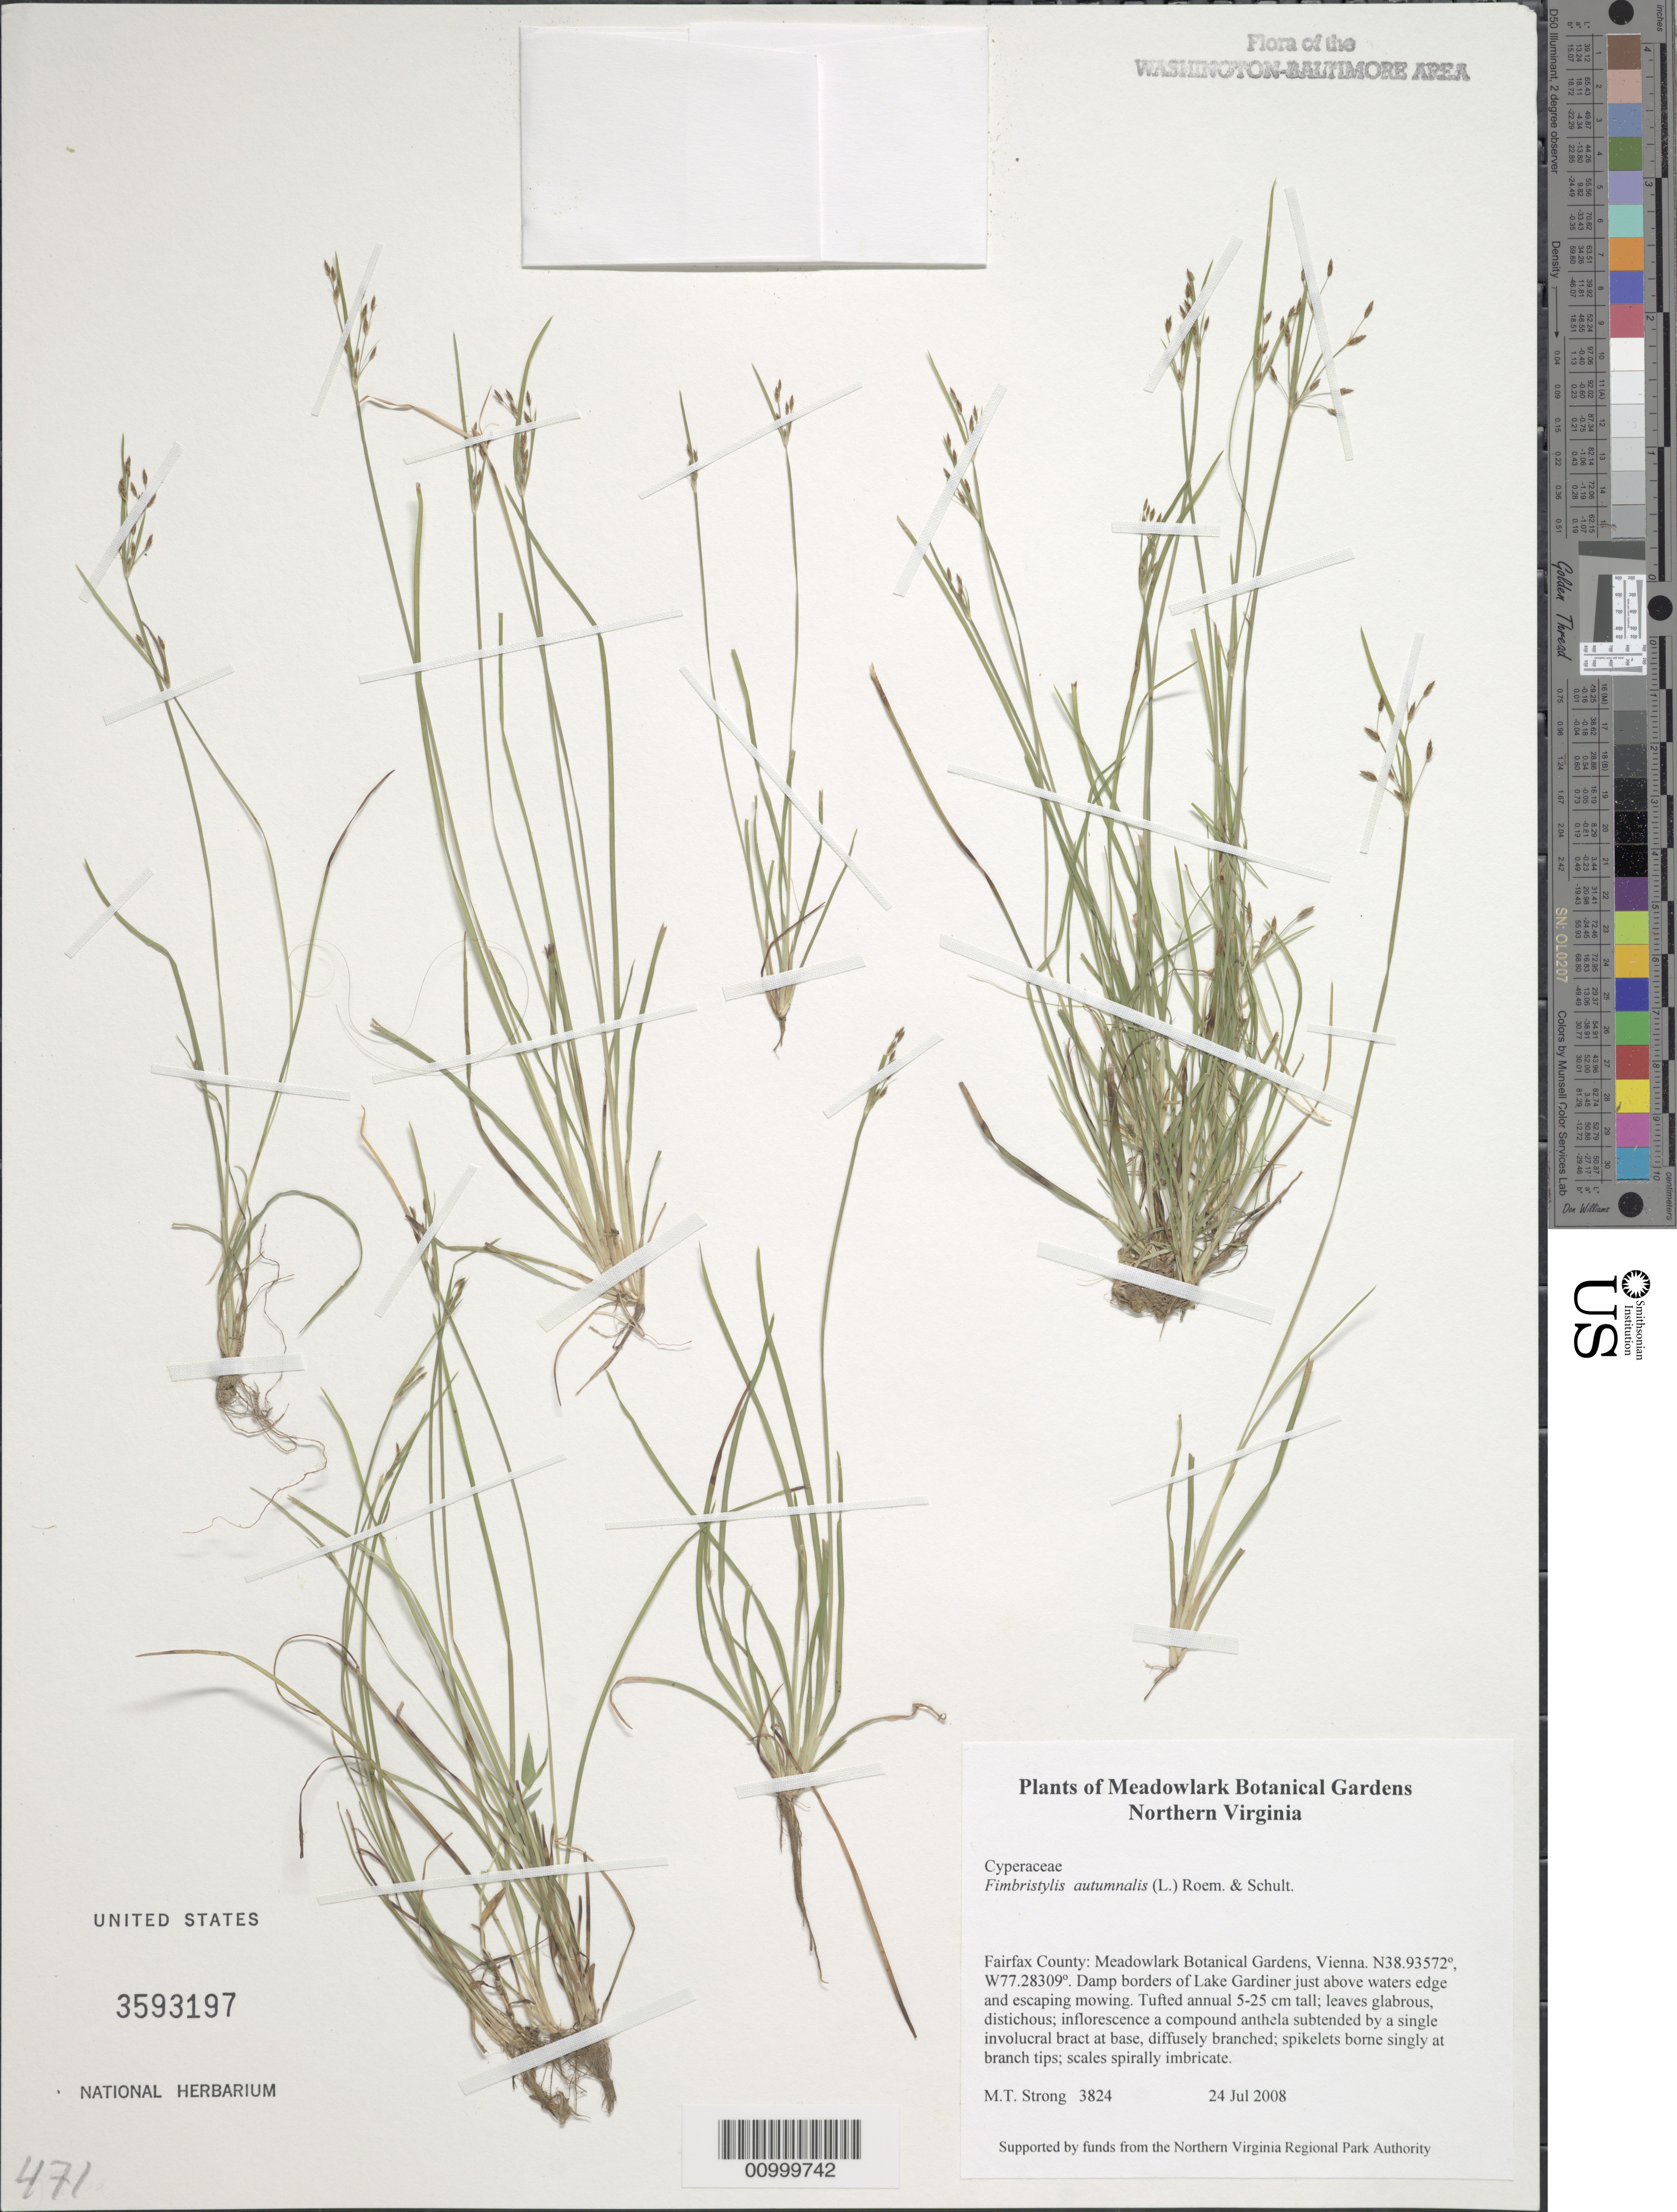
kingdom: Plantae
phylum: Tracheophyta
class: Liliopsida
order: Poales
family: Cyperaceae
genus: Fimbristylis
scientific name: Fimbristylis autumnalis (L.) Roem. & Schult.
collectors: M. T. Strong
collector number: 3824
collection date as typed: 24 Jul 2008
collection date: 2008-07-24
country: United States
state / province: Virginia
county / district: Fairfax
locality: Meadowlark Botanical Gardens, Vienna. Lake Gardiner.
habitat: damp borders just above waters edge and escape mowing.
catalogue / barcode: US 3593197